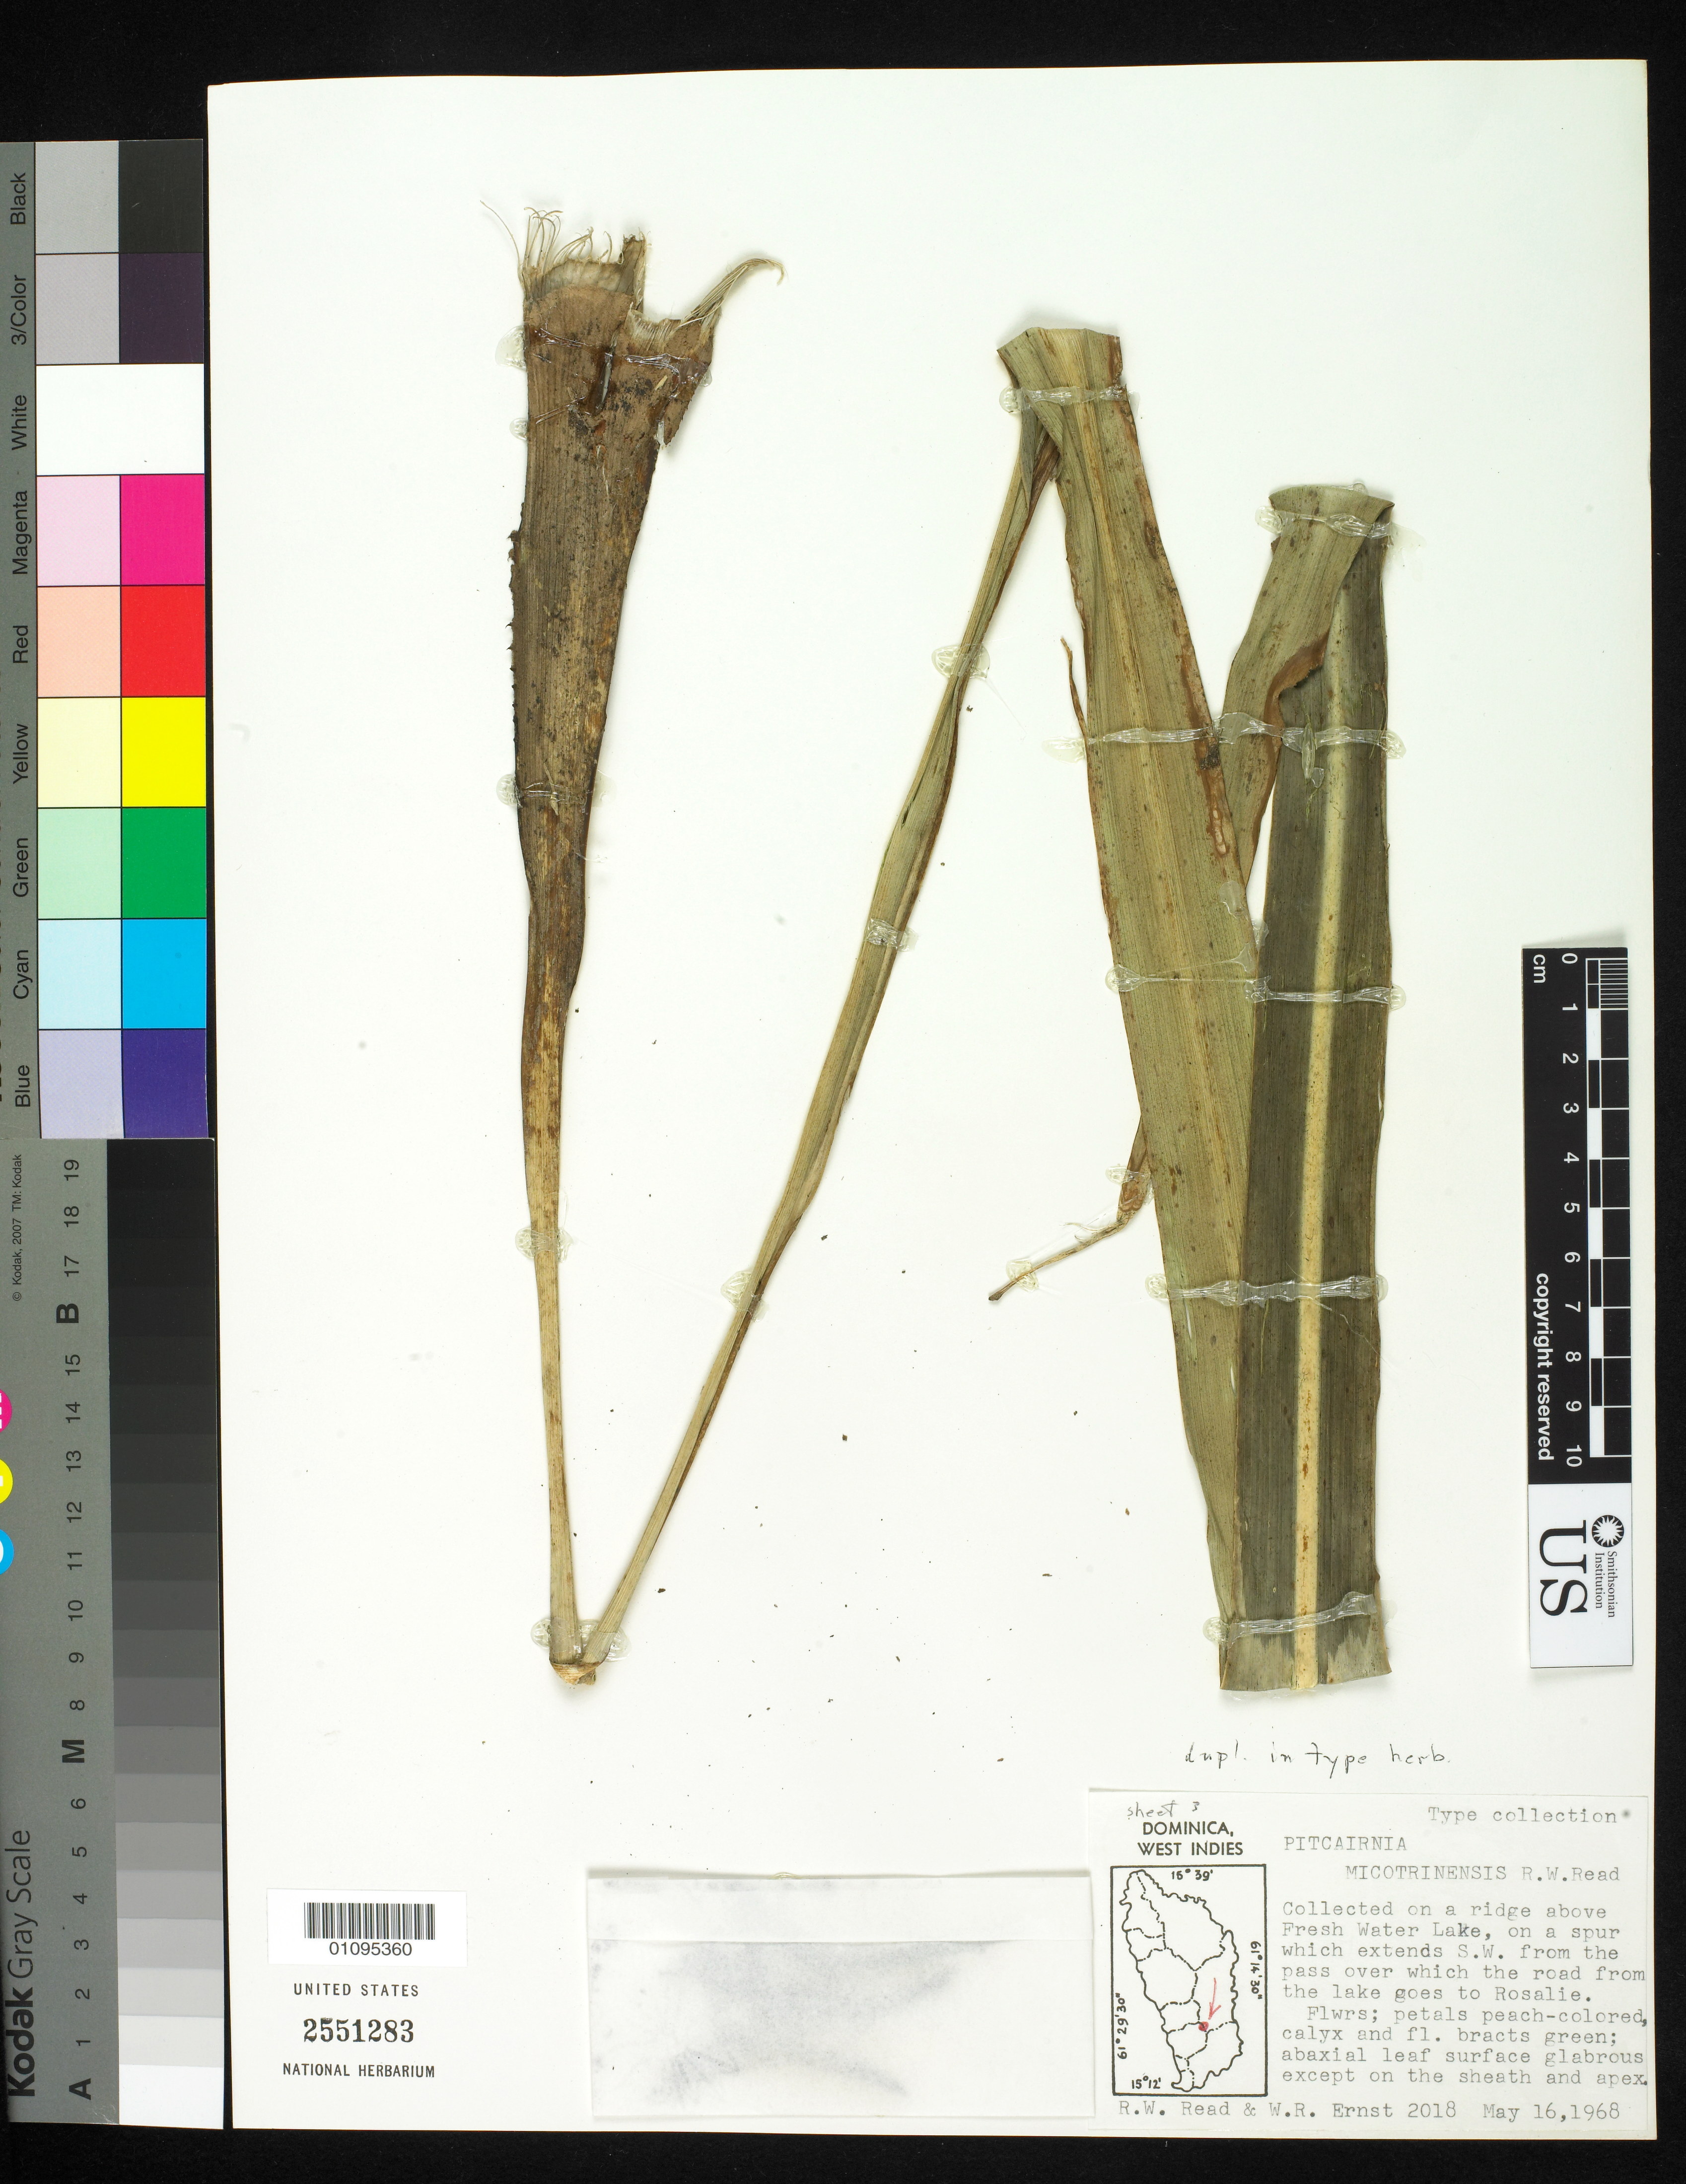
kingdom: Plantae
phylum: Tracheophyta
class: Liliopsida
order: Poales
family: Bromeliaceae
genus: Pitcairnia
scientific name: Pitcairnia micotrinensis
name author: Read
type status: Holotype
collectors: R. W. Read & W. R. Ernst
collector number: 2018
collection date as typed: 16 May 1968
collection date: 1968-05-16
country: Dominica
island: Dominica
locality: Above Fresh Water Lake.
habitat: On a ridge above Fresh Water Lake, on a spur which extends SW from the pass over which the road from the lake goes to Rosalie.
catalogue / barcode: US 2551283